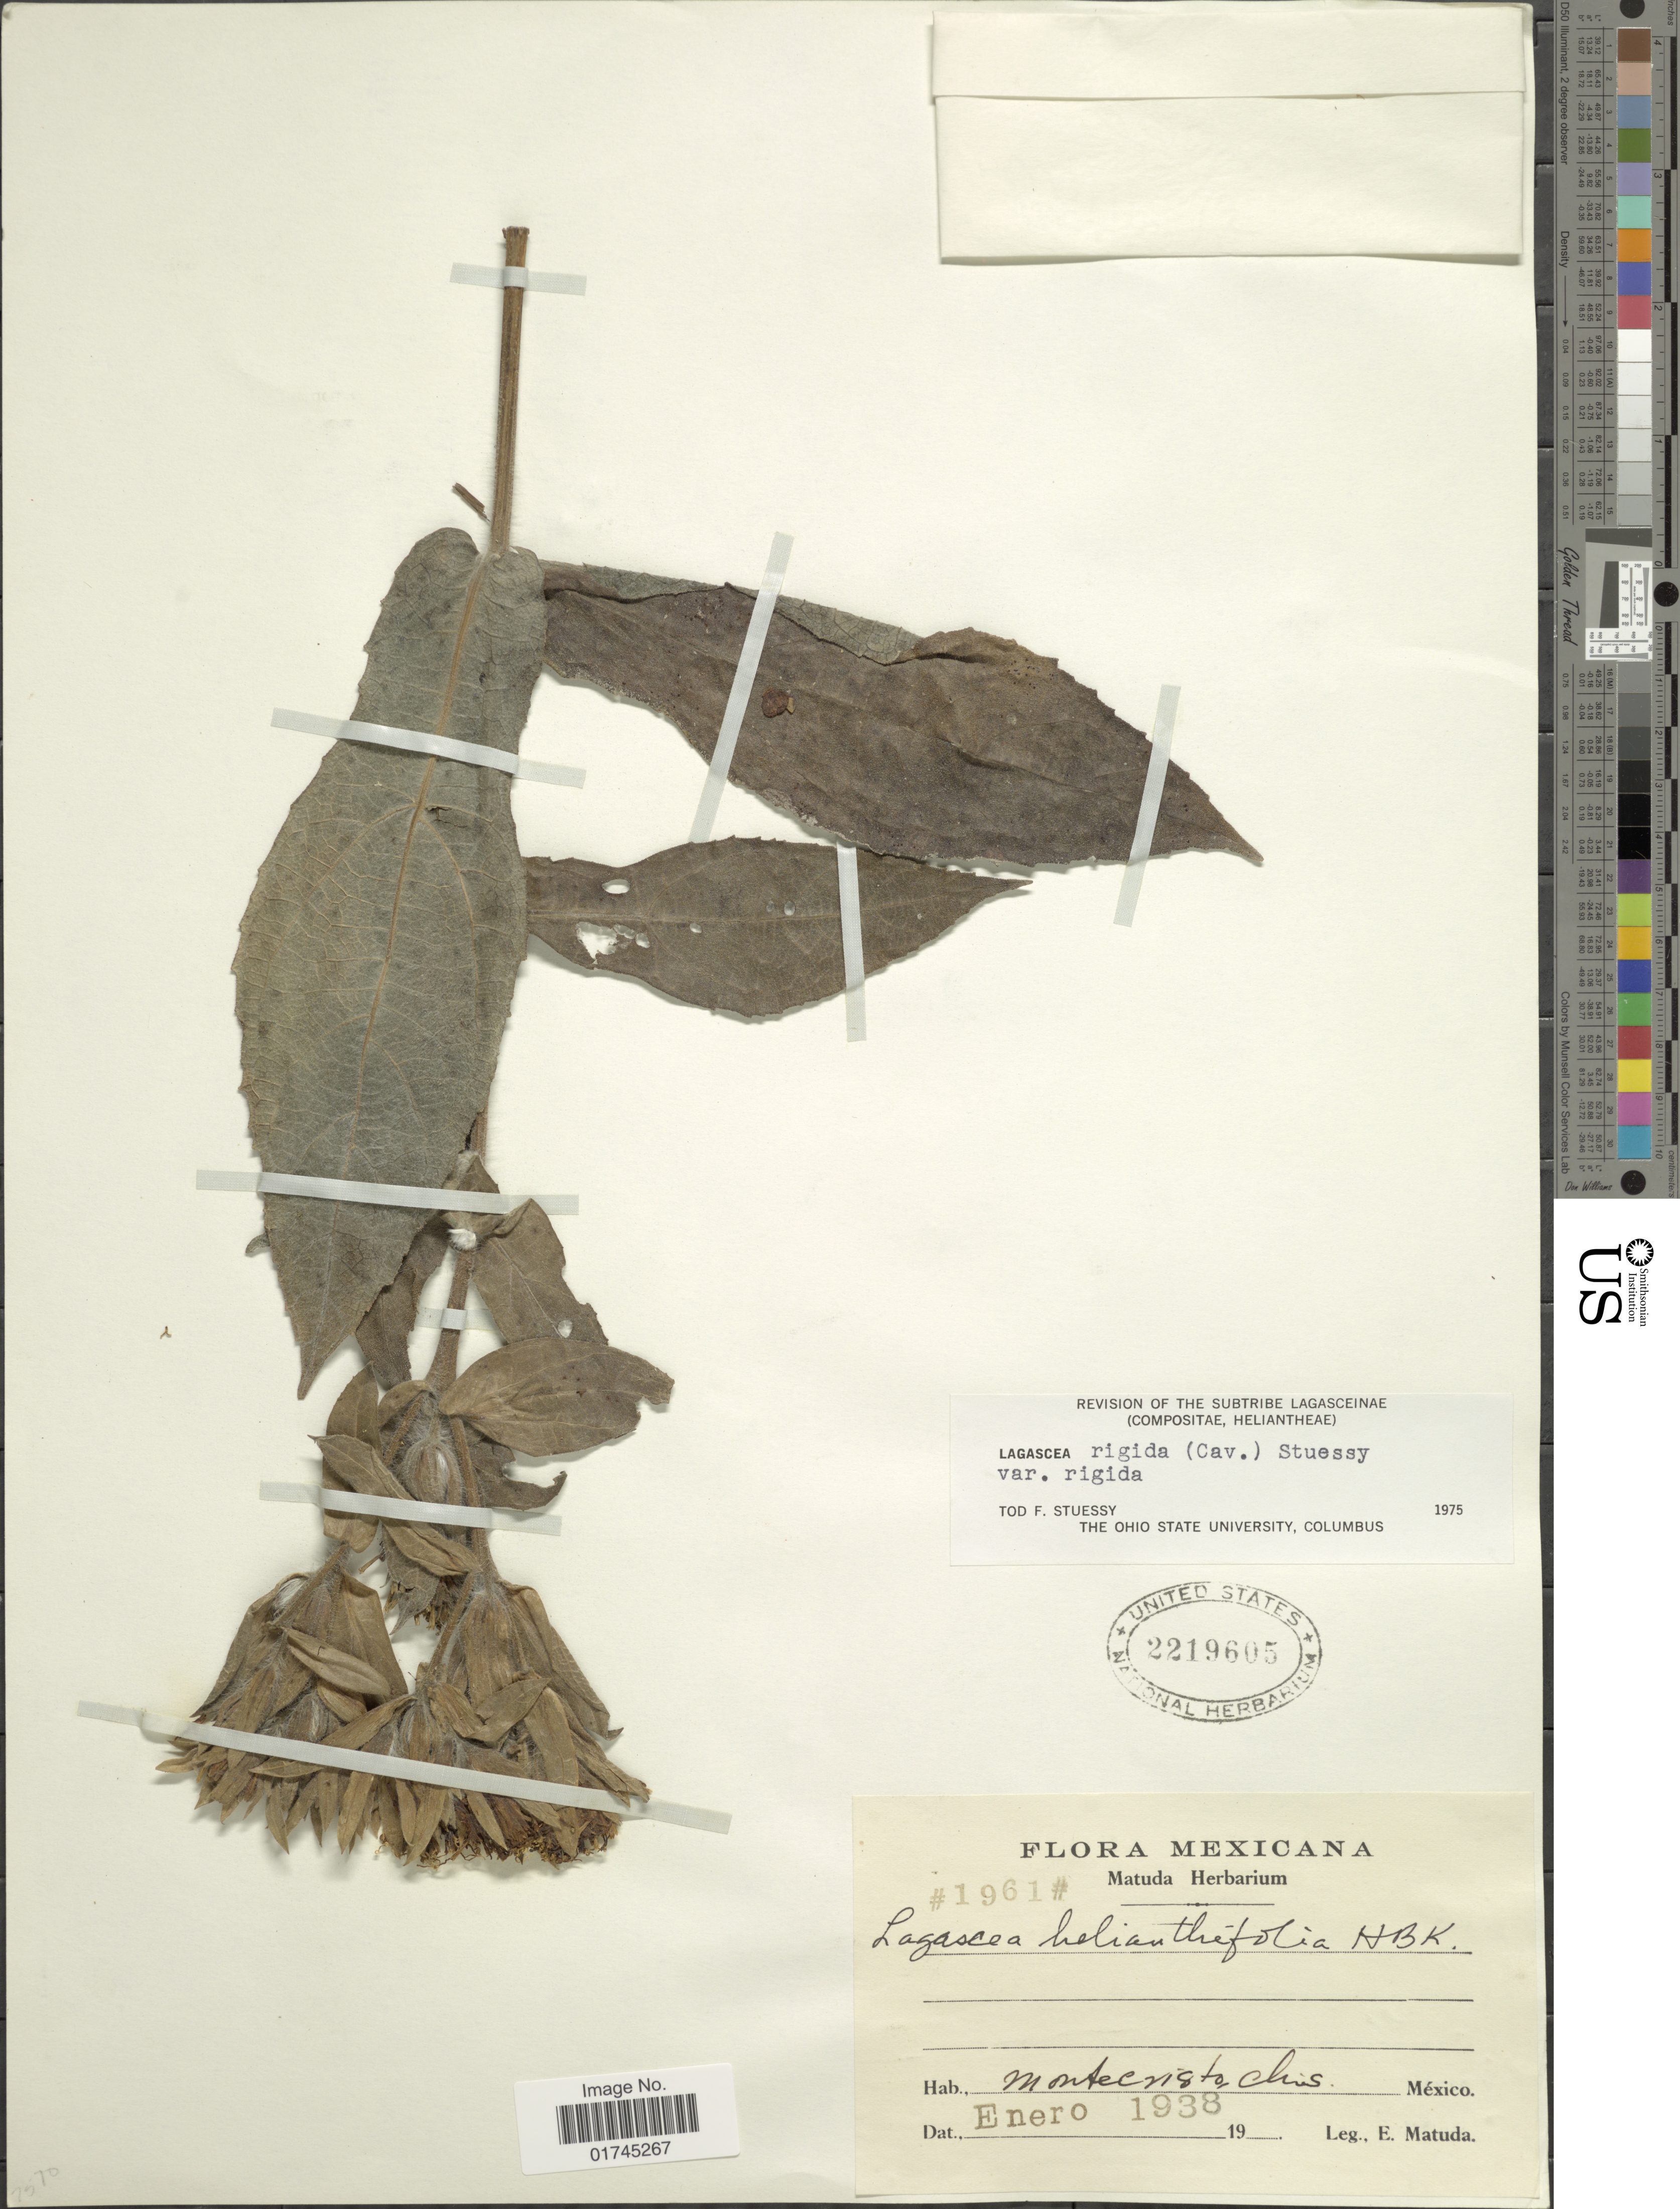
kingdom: Plantae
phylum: Tracheophyta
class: Magnoliopsida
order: Asterales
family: Asteraceae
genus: Lagascea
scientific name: Lagascea helianthifolia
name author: Kunth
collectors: E. Matuda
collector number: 1961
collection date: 1938-01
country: Mexico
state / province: Chiapas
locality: Montecristo.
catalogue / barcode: US 2219605